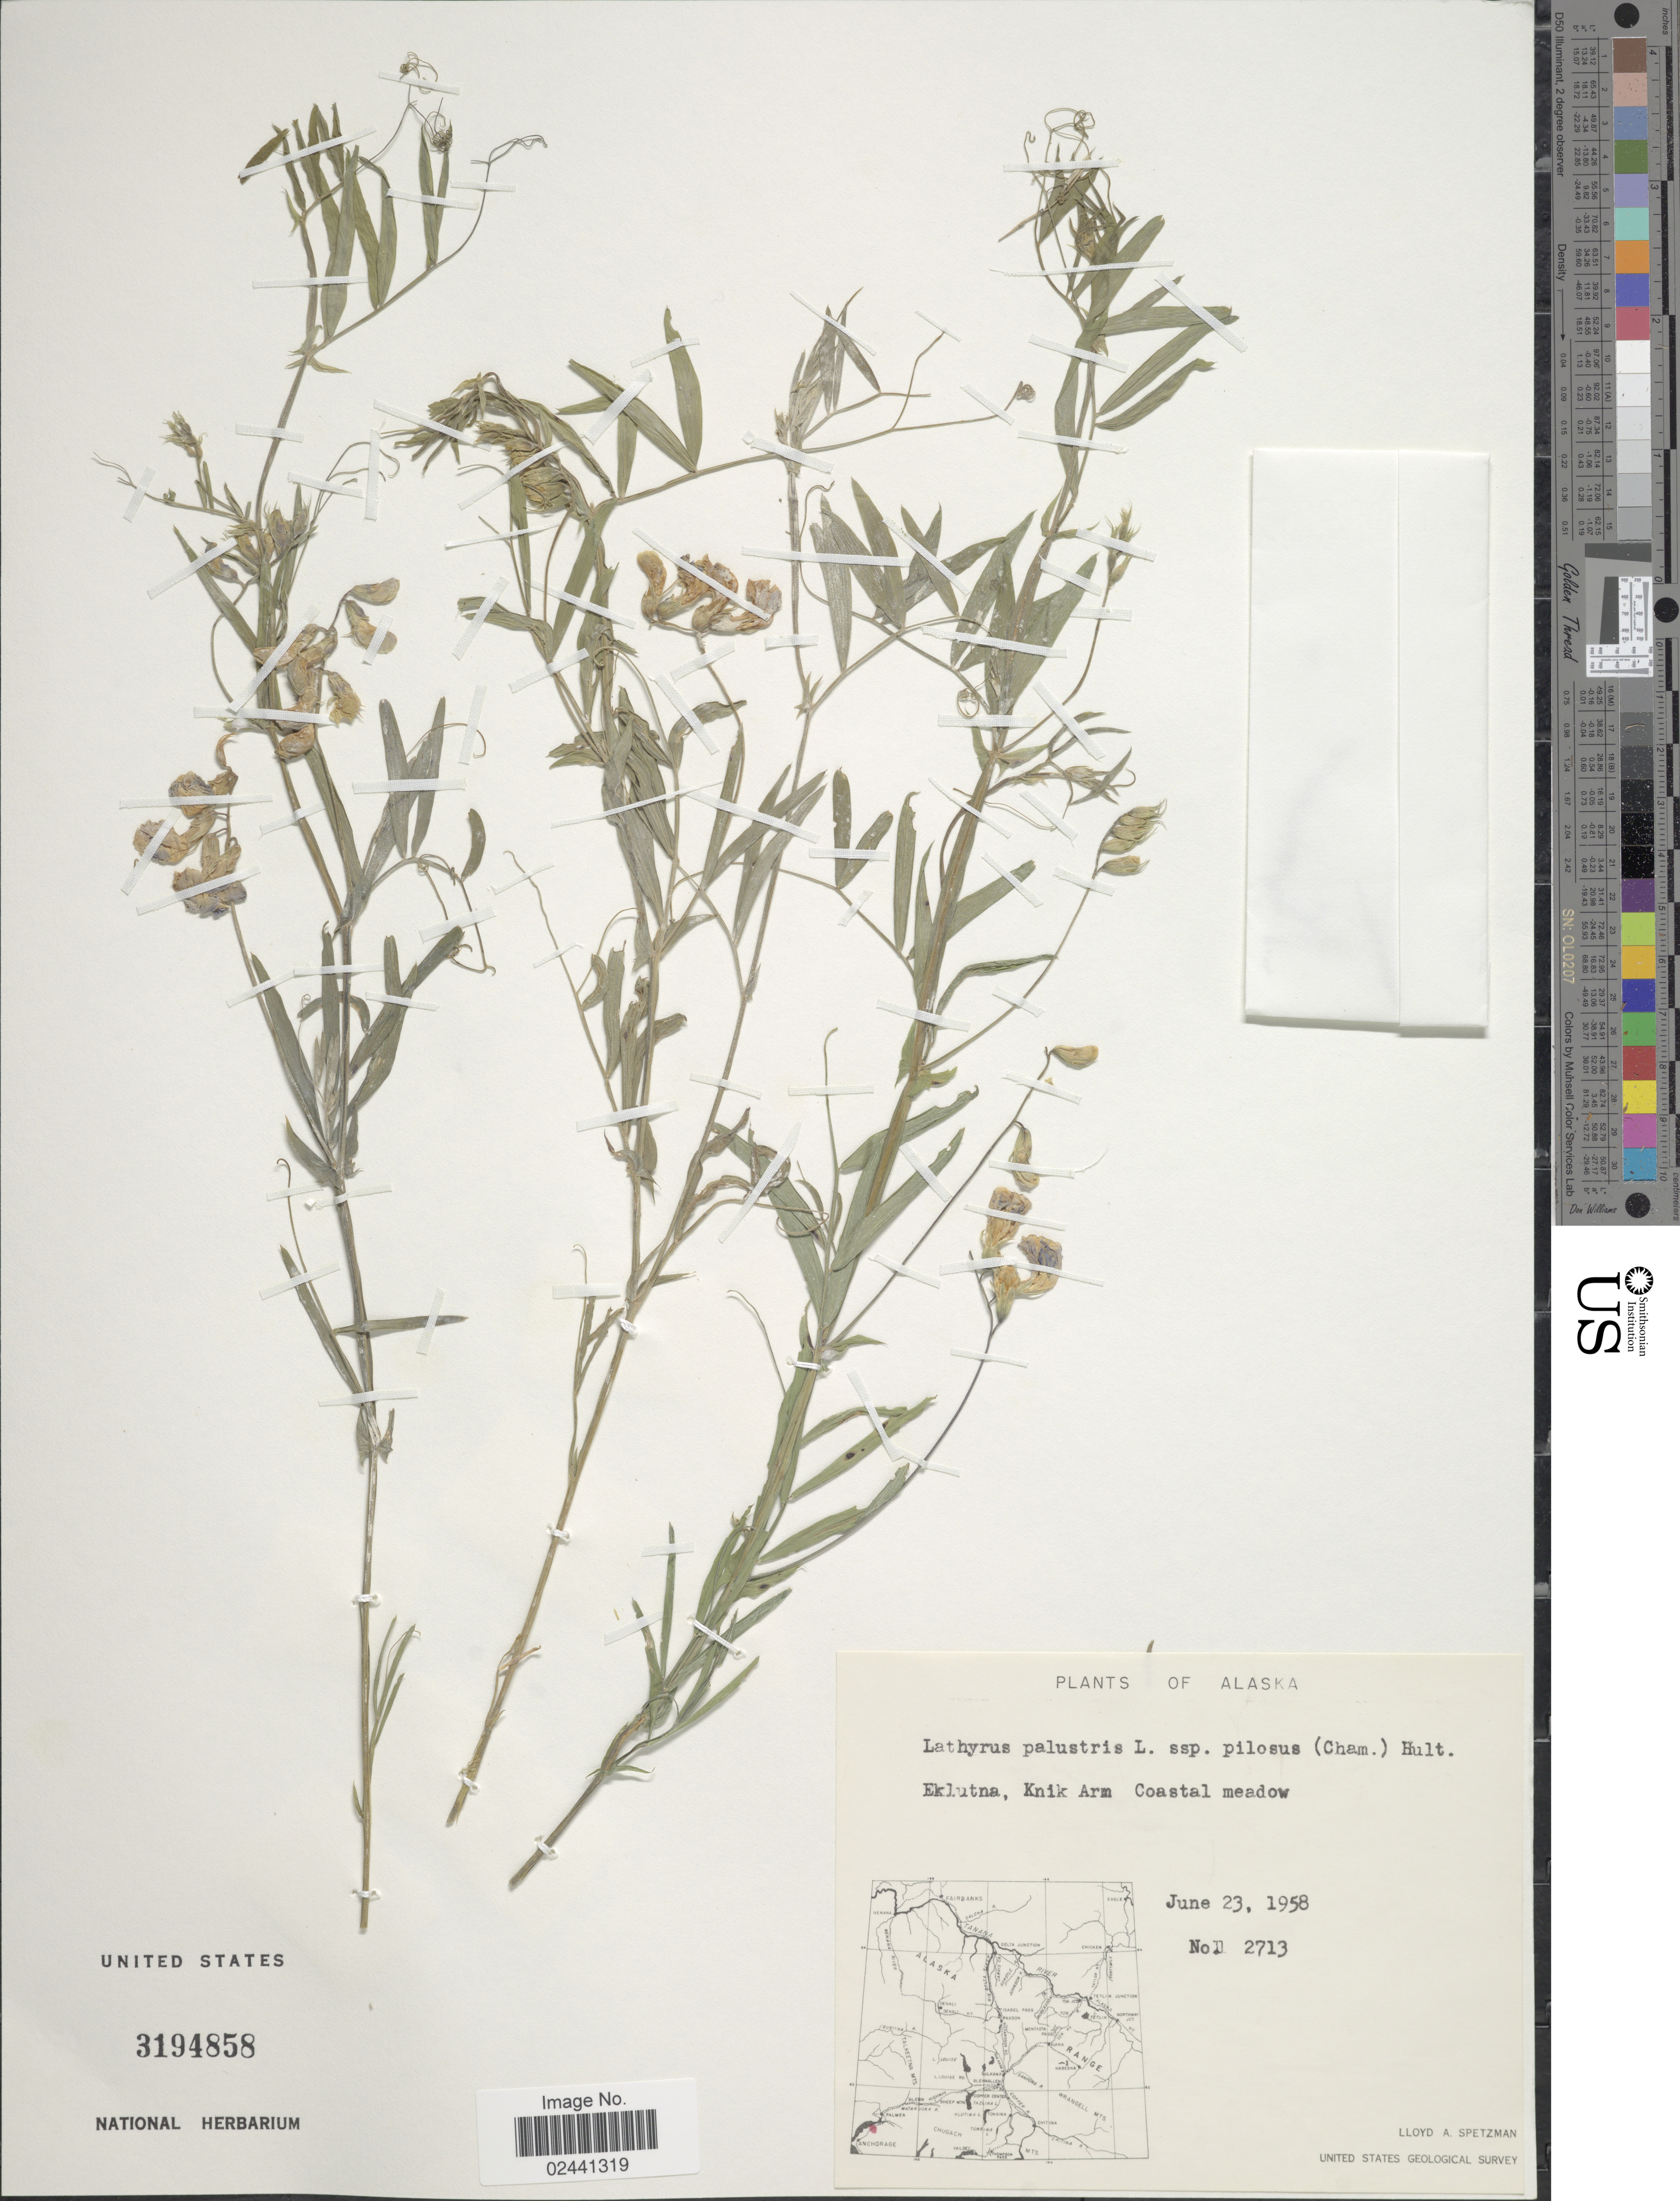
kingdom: Plantae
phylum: Tracheophyta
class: Magnoliopsida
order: Fabales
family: Fabaceae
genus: Lathyrus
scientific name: Lathyrus palustris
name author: L.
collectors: L. Spetzman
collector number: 2713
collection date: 1958-06-23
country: United States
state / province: Alaska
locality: Eklutna, Knik Arm Coastal Meadow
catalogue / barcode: US 3194858